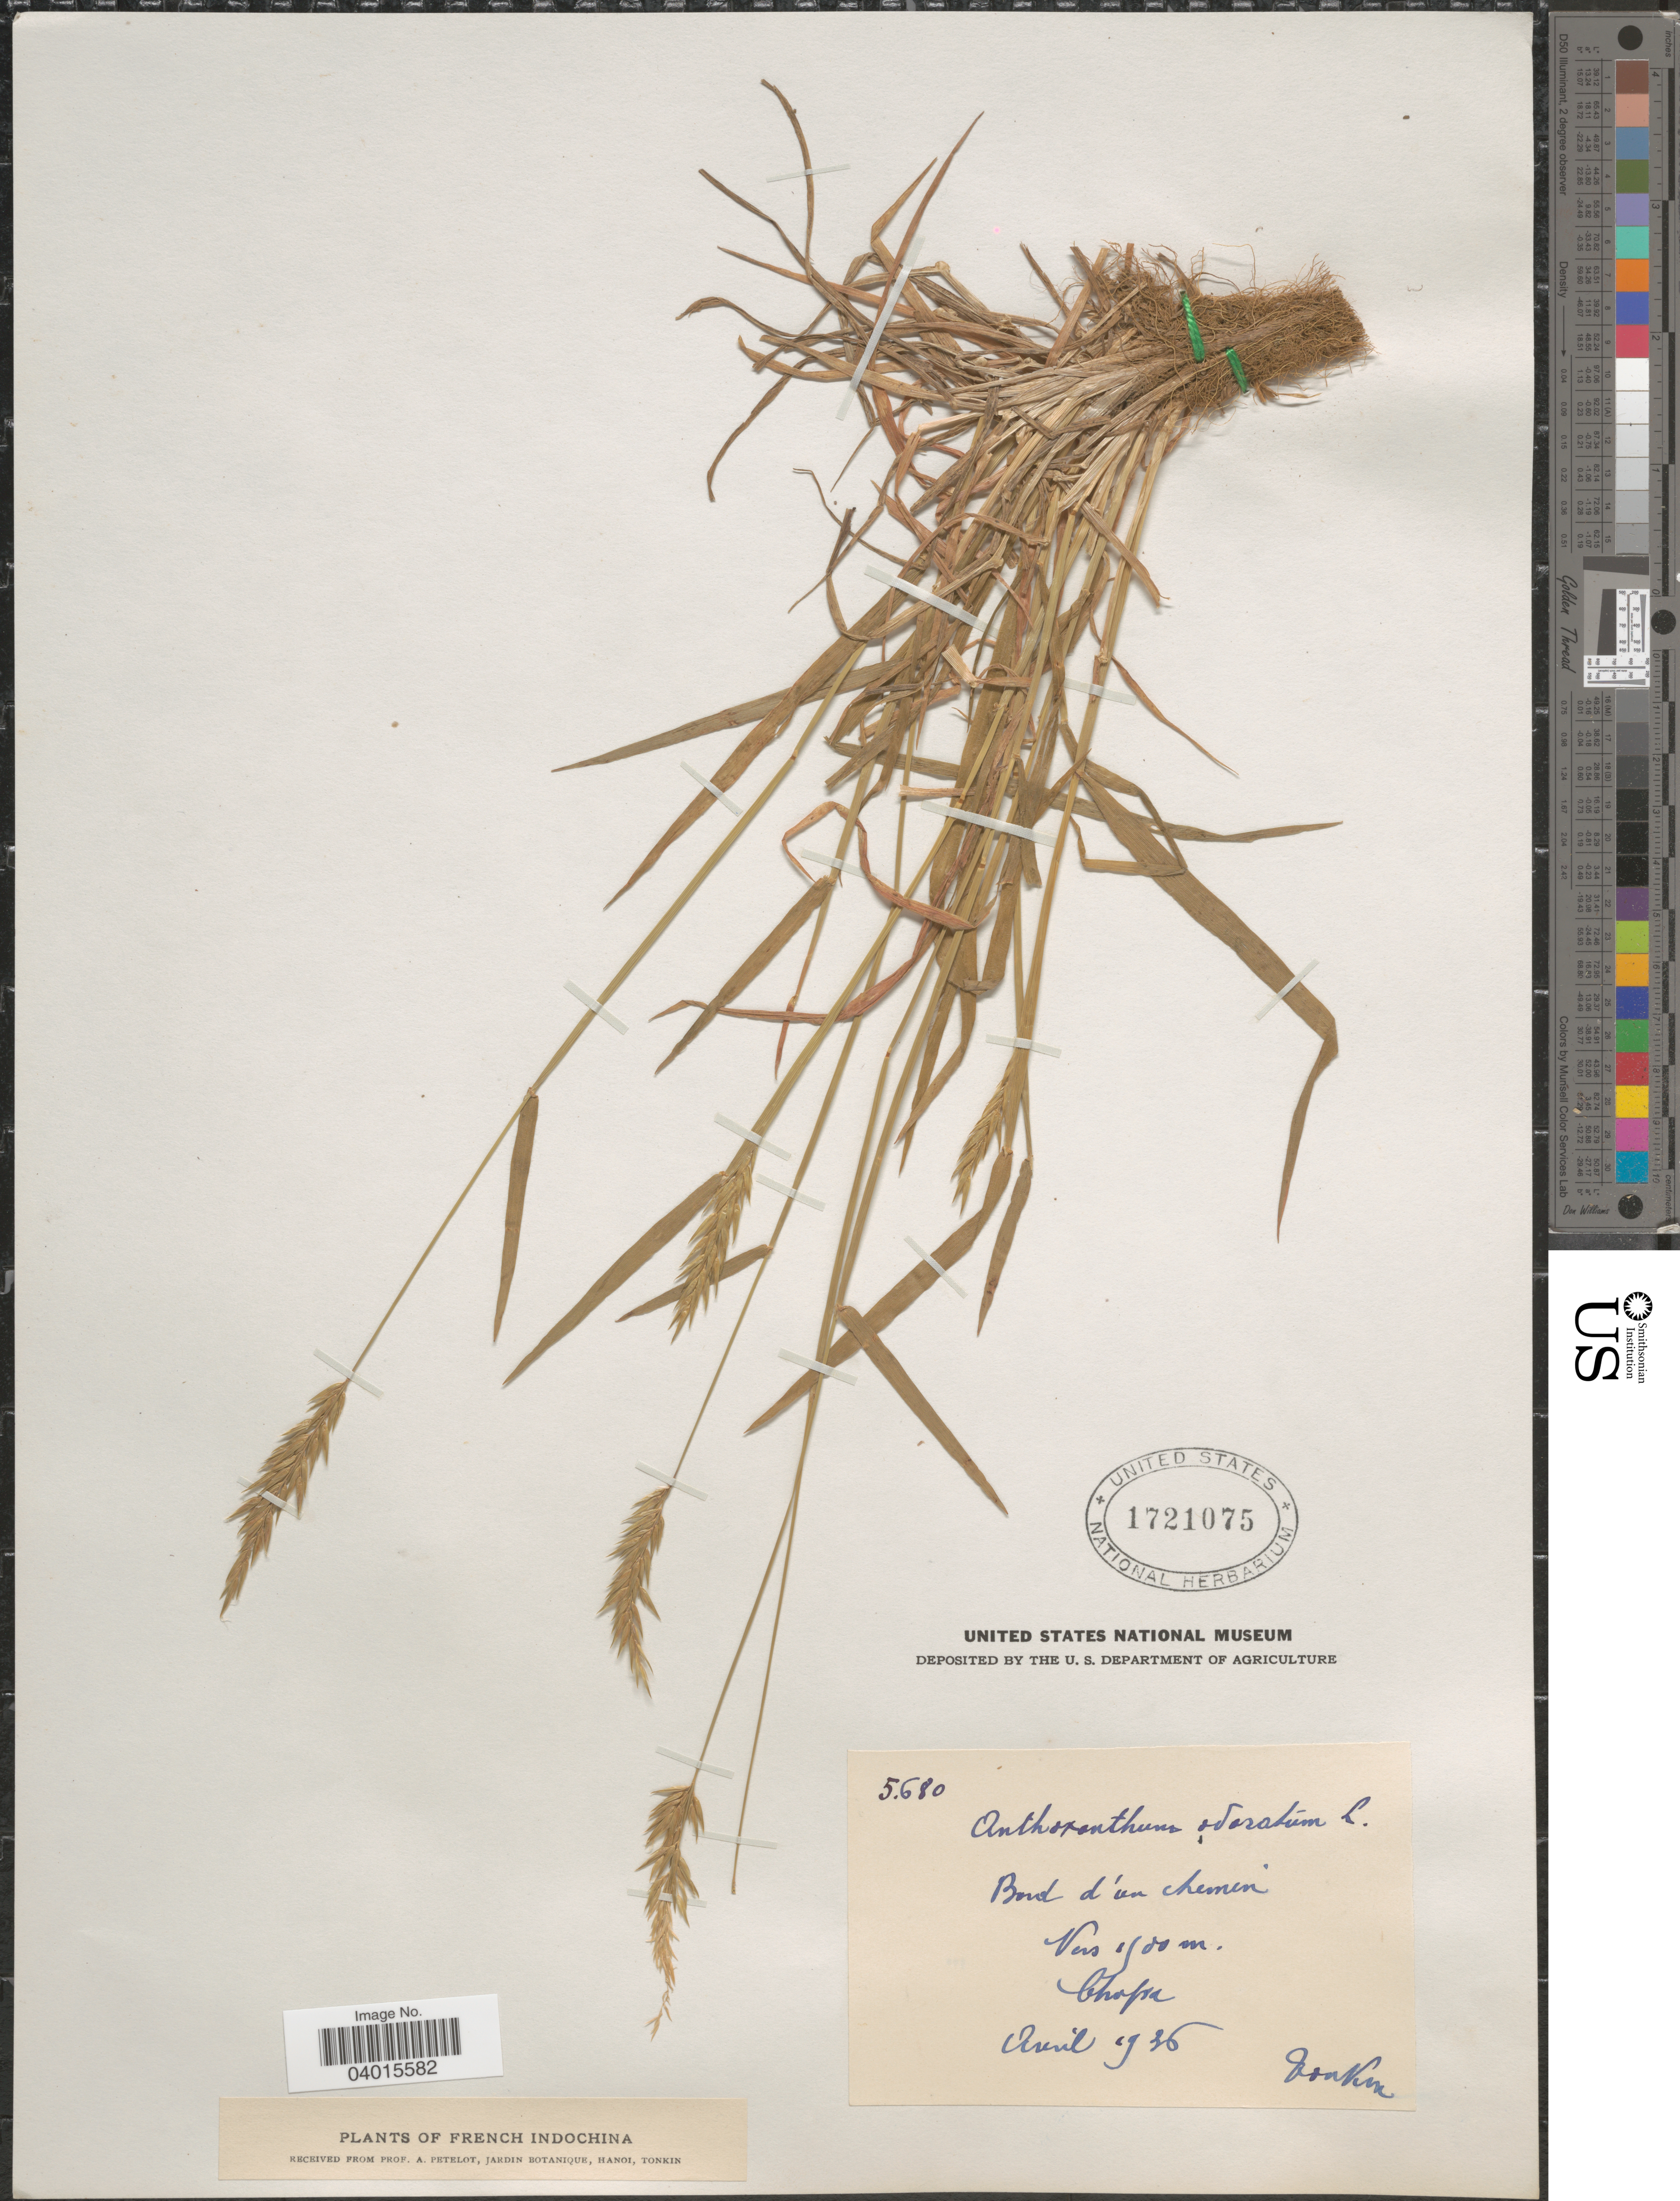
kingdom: Plantae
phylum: Tracheophyta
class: Liliopsida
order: Poales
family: Poaceae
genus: Anthoxanthum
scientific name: Anthoxanthum odoratum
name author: L.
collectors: P. A. Pételot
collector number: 5680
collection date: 1936-04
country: Vietnam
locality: French Indochina. Chapa.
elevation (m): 1500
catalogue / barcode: US 1721075